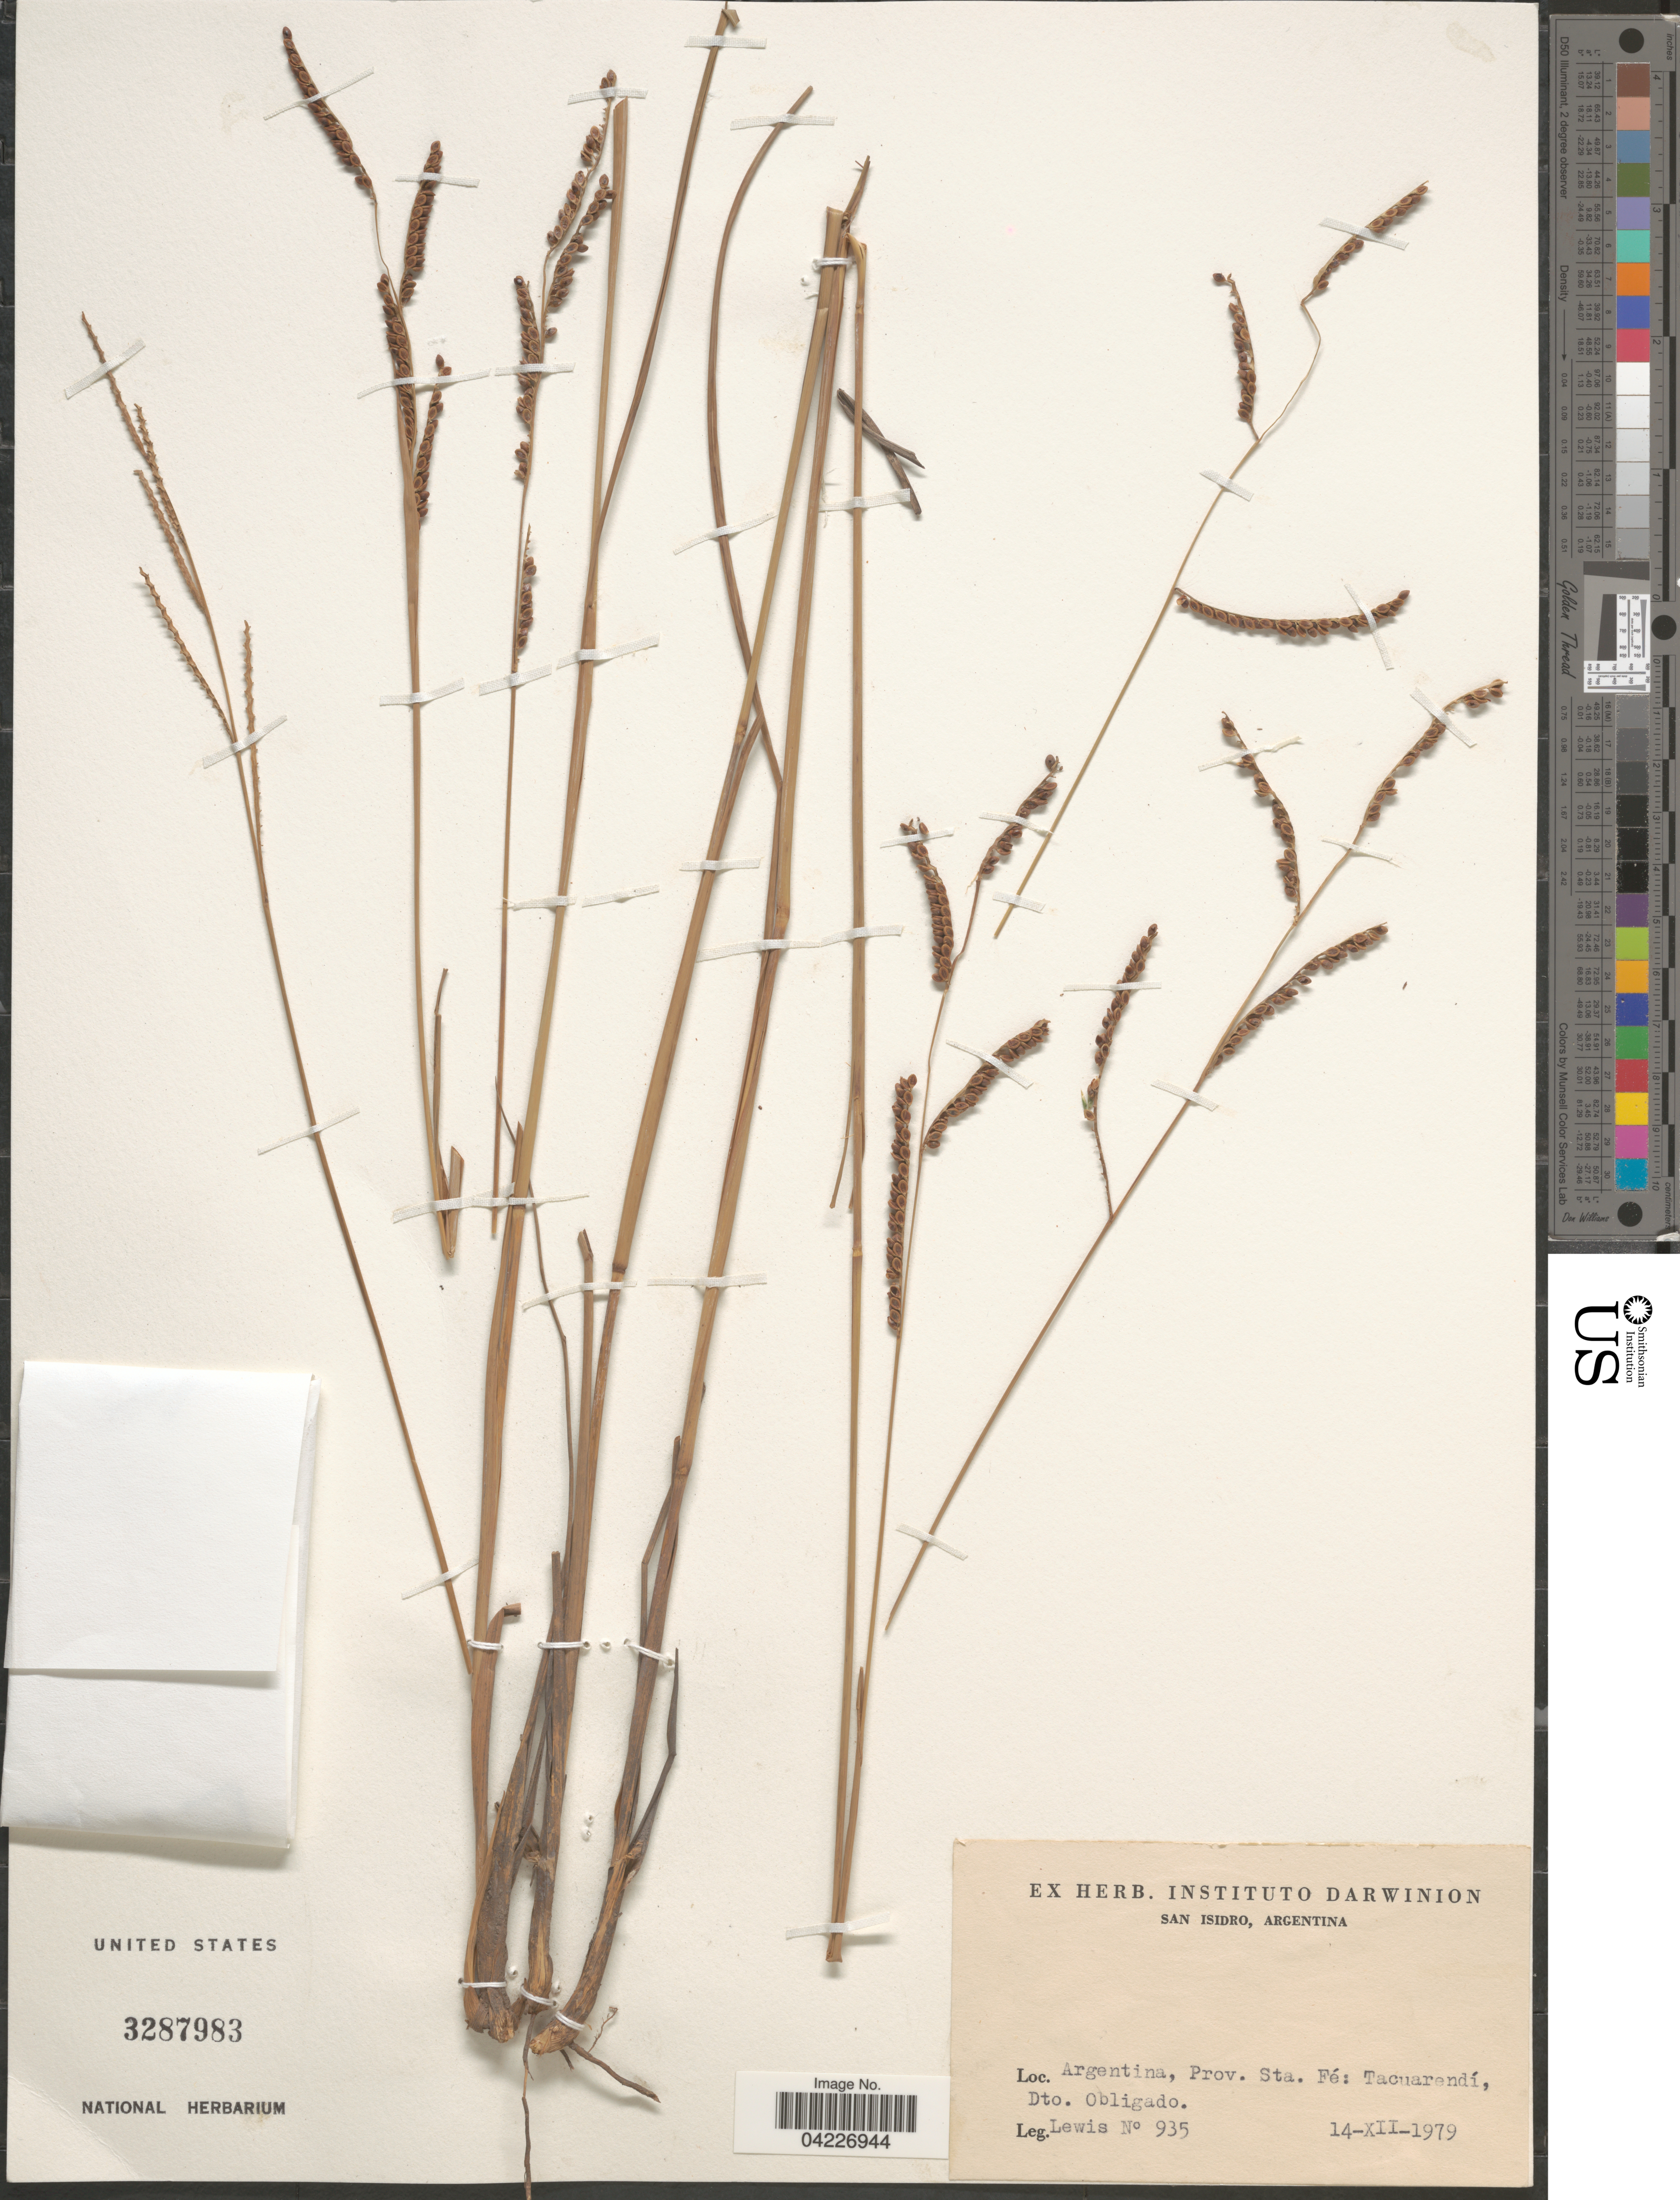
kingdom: Plantae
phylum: Tracheophyta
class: Liliopsida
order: Poales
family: Poaceae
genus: Paspalum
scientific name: Paspalum sp.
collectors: -- Lewis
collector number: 935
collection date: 1979-12-14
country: Argentina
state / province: Santa Fe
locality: Prov. Sta. Fé: Tacuarendí, Dto. Obligado.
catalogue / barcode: US 3287983